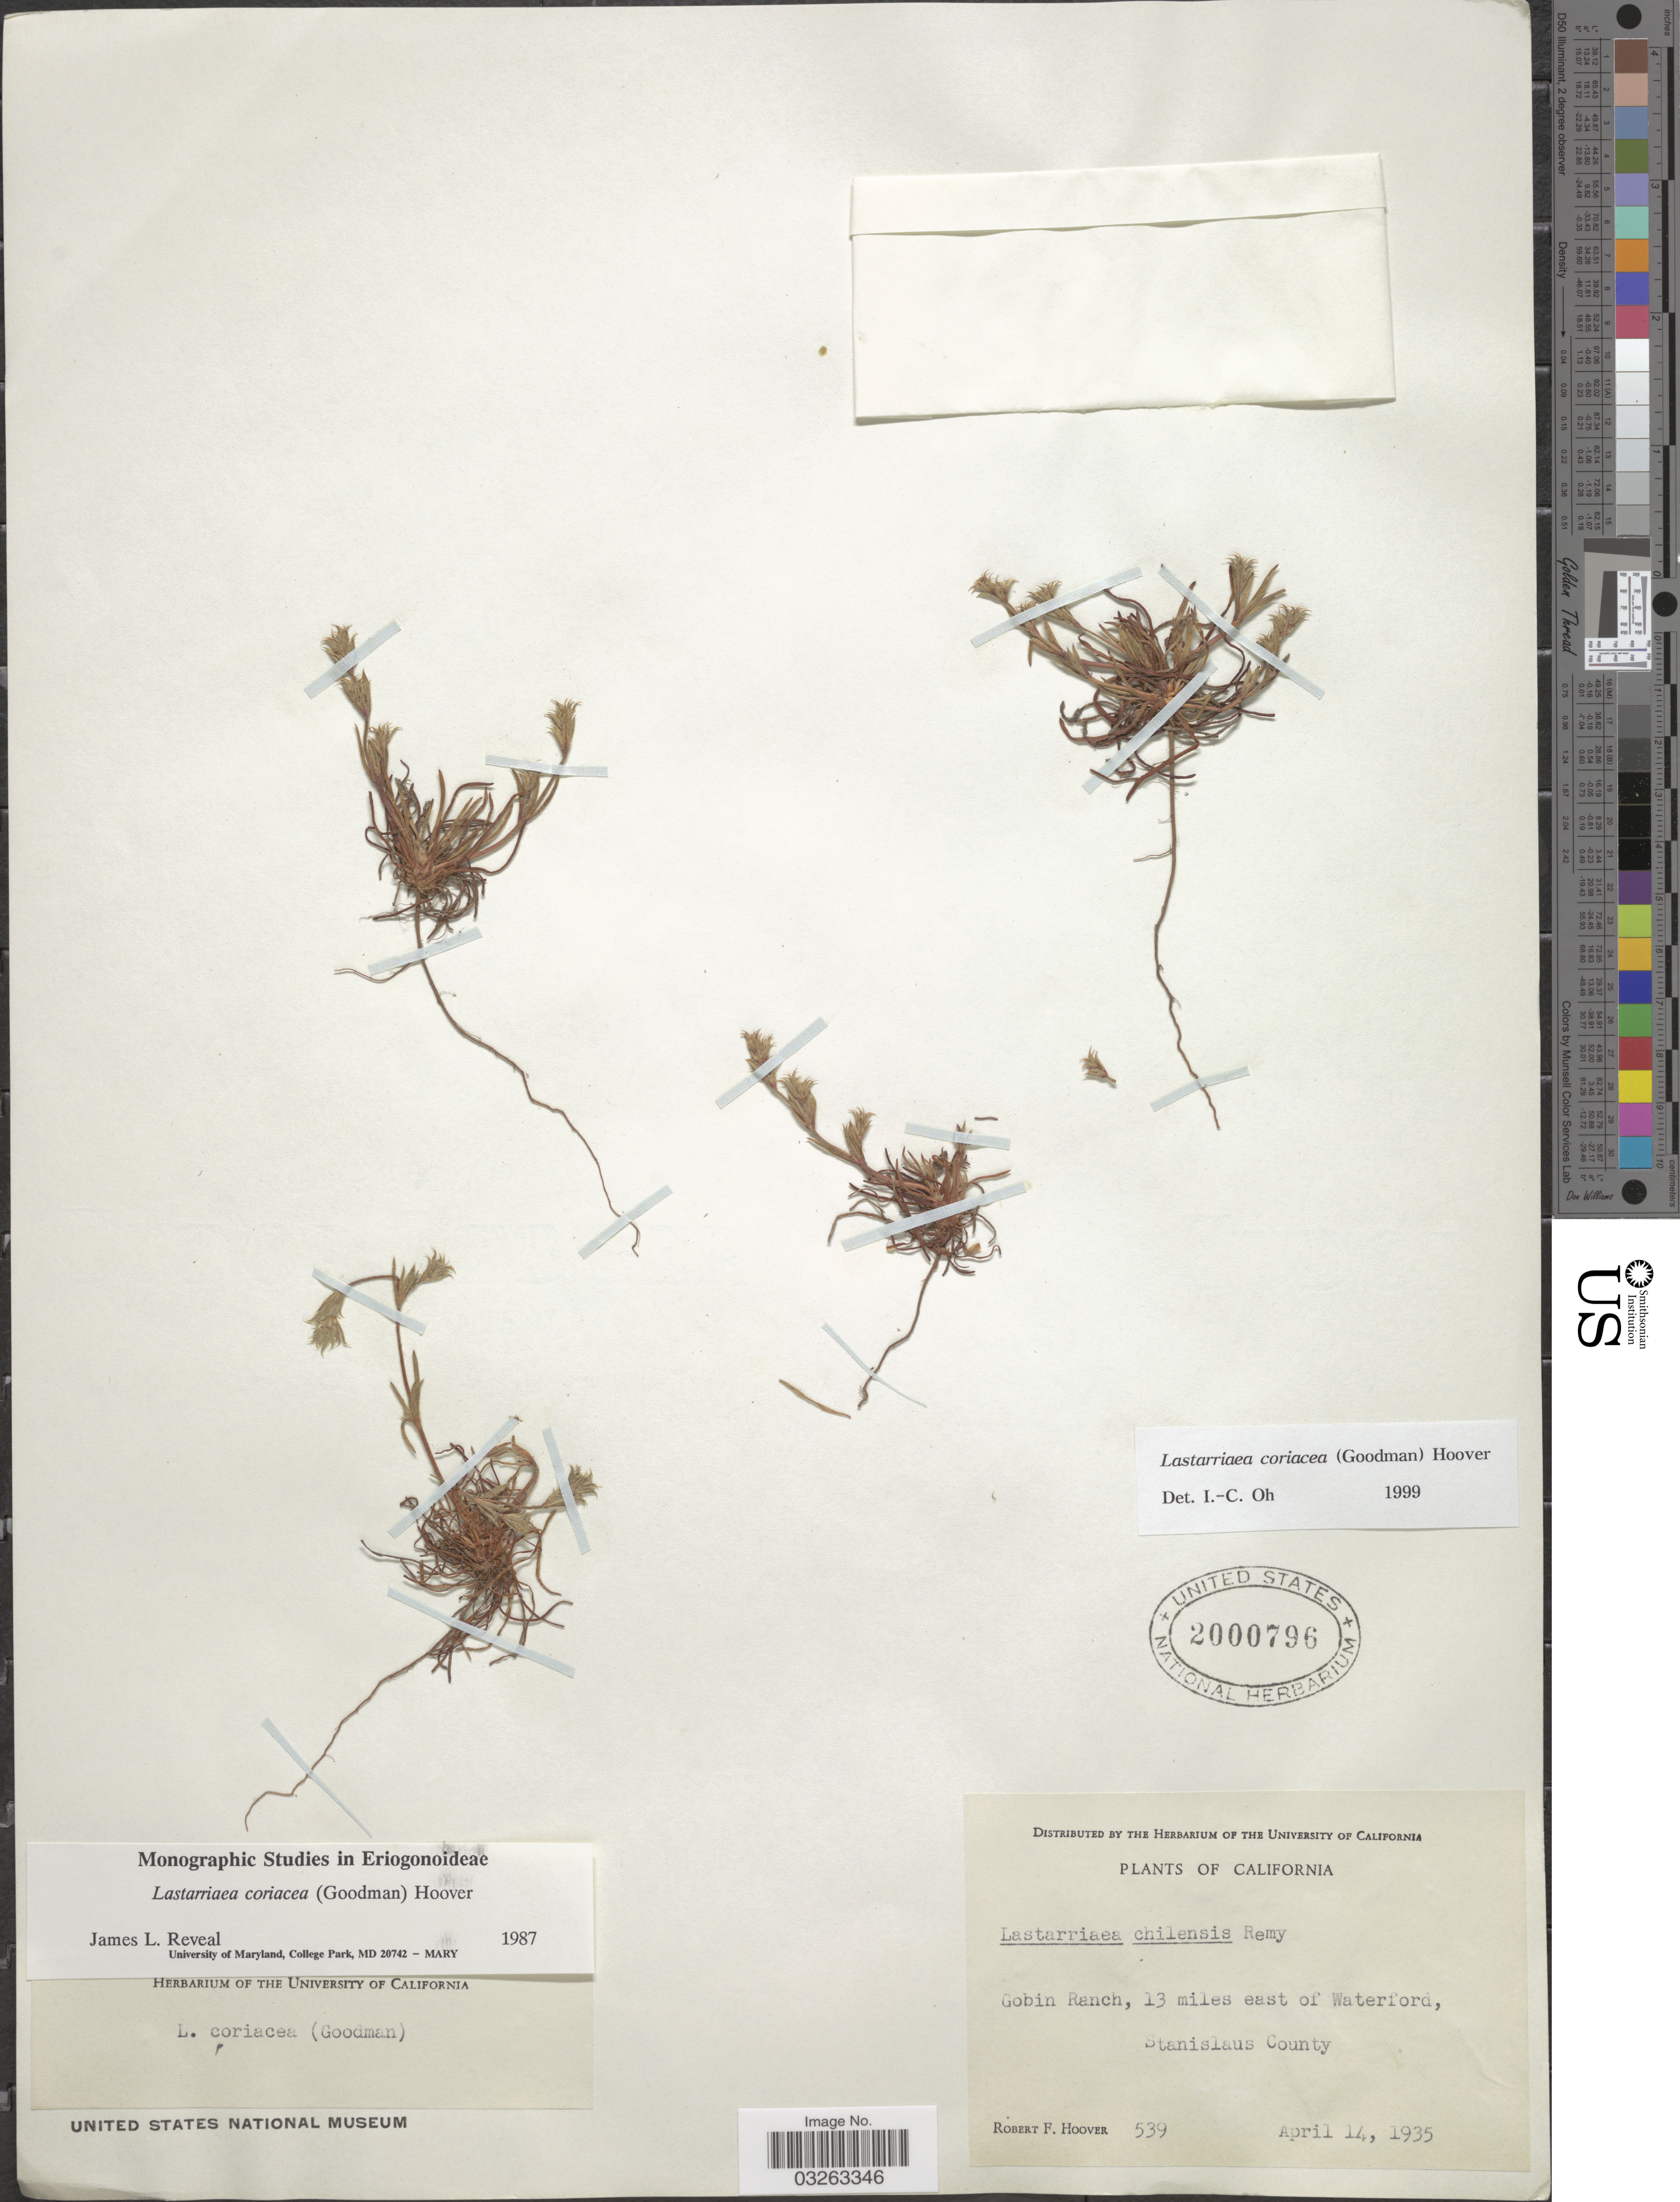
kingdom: Plantae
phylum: Tracheophyta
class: Magnoliopsida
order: Caryophyllales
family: Polygonaceae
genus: Lastarriaea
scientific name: Lastarriaea coriacea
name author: (Goodman) Hoover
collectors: R. F. Hoover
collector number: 539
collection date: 1935-04-14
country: United States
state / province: California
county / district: Stanislaus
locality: Gobin Ranch, 13 miles east of Waterford, Stanislaus County.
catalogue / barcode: US 2000796